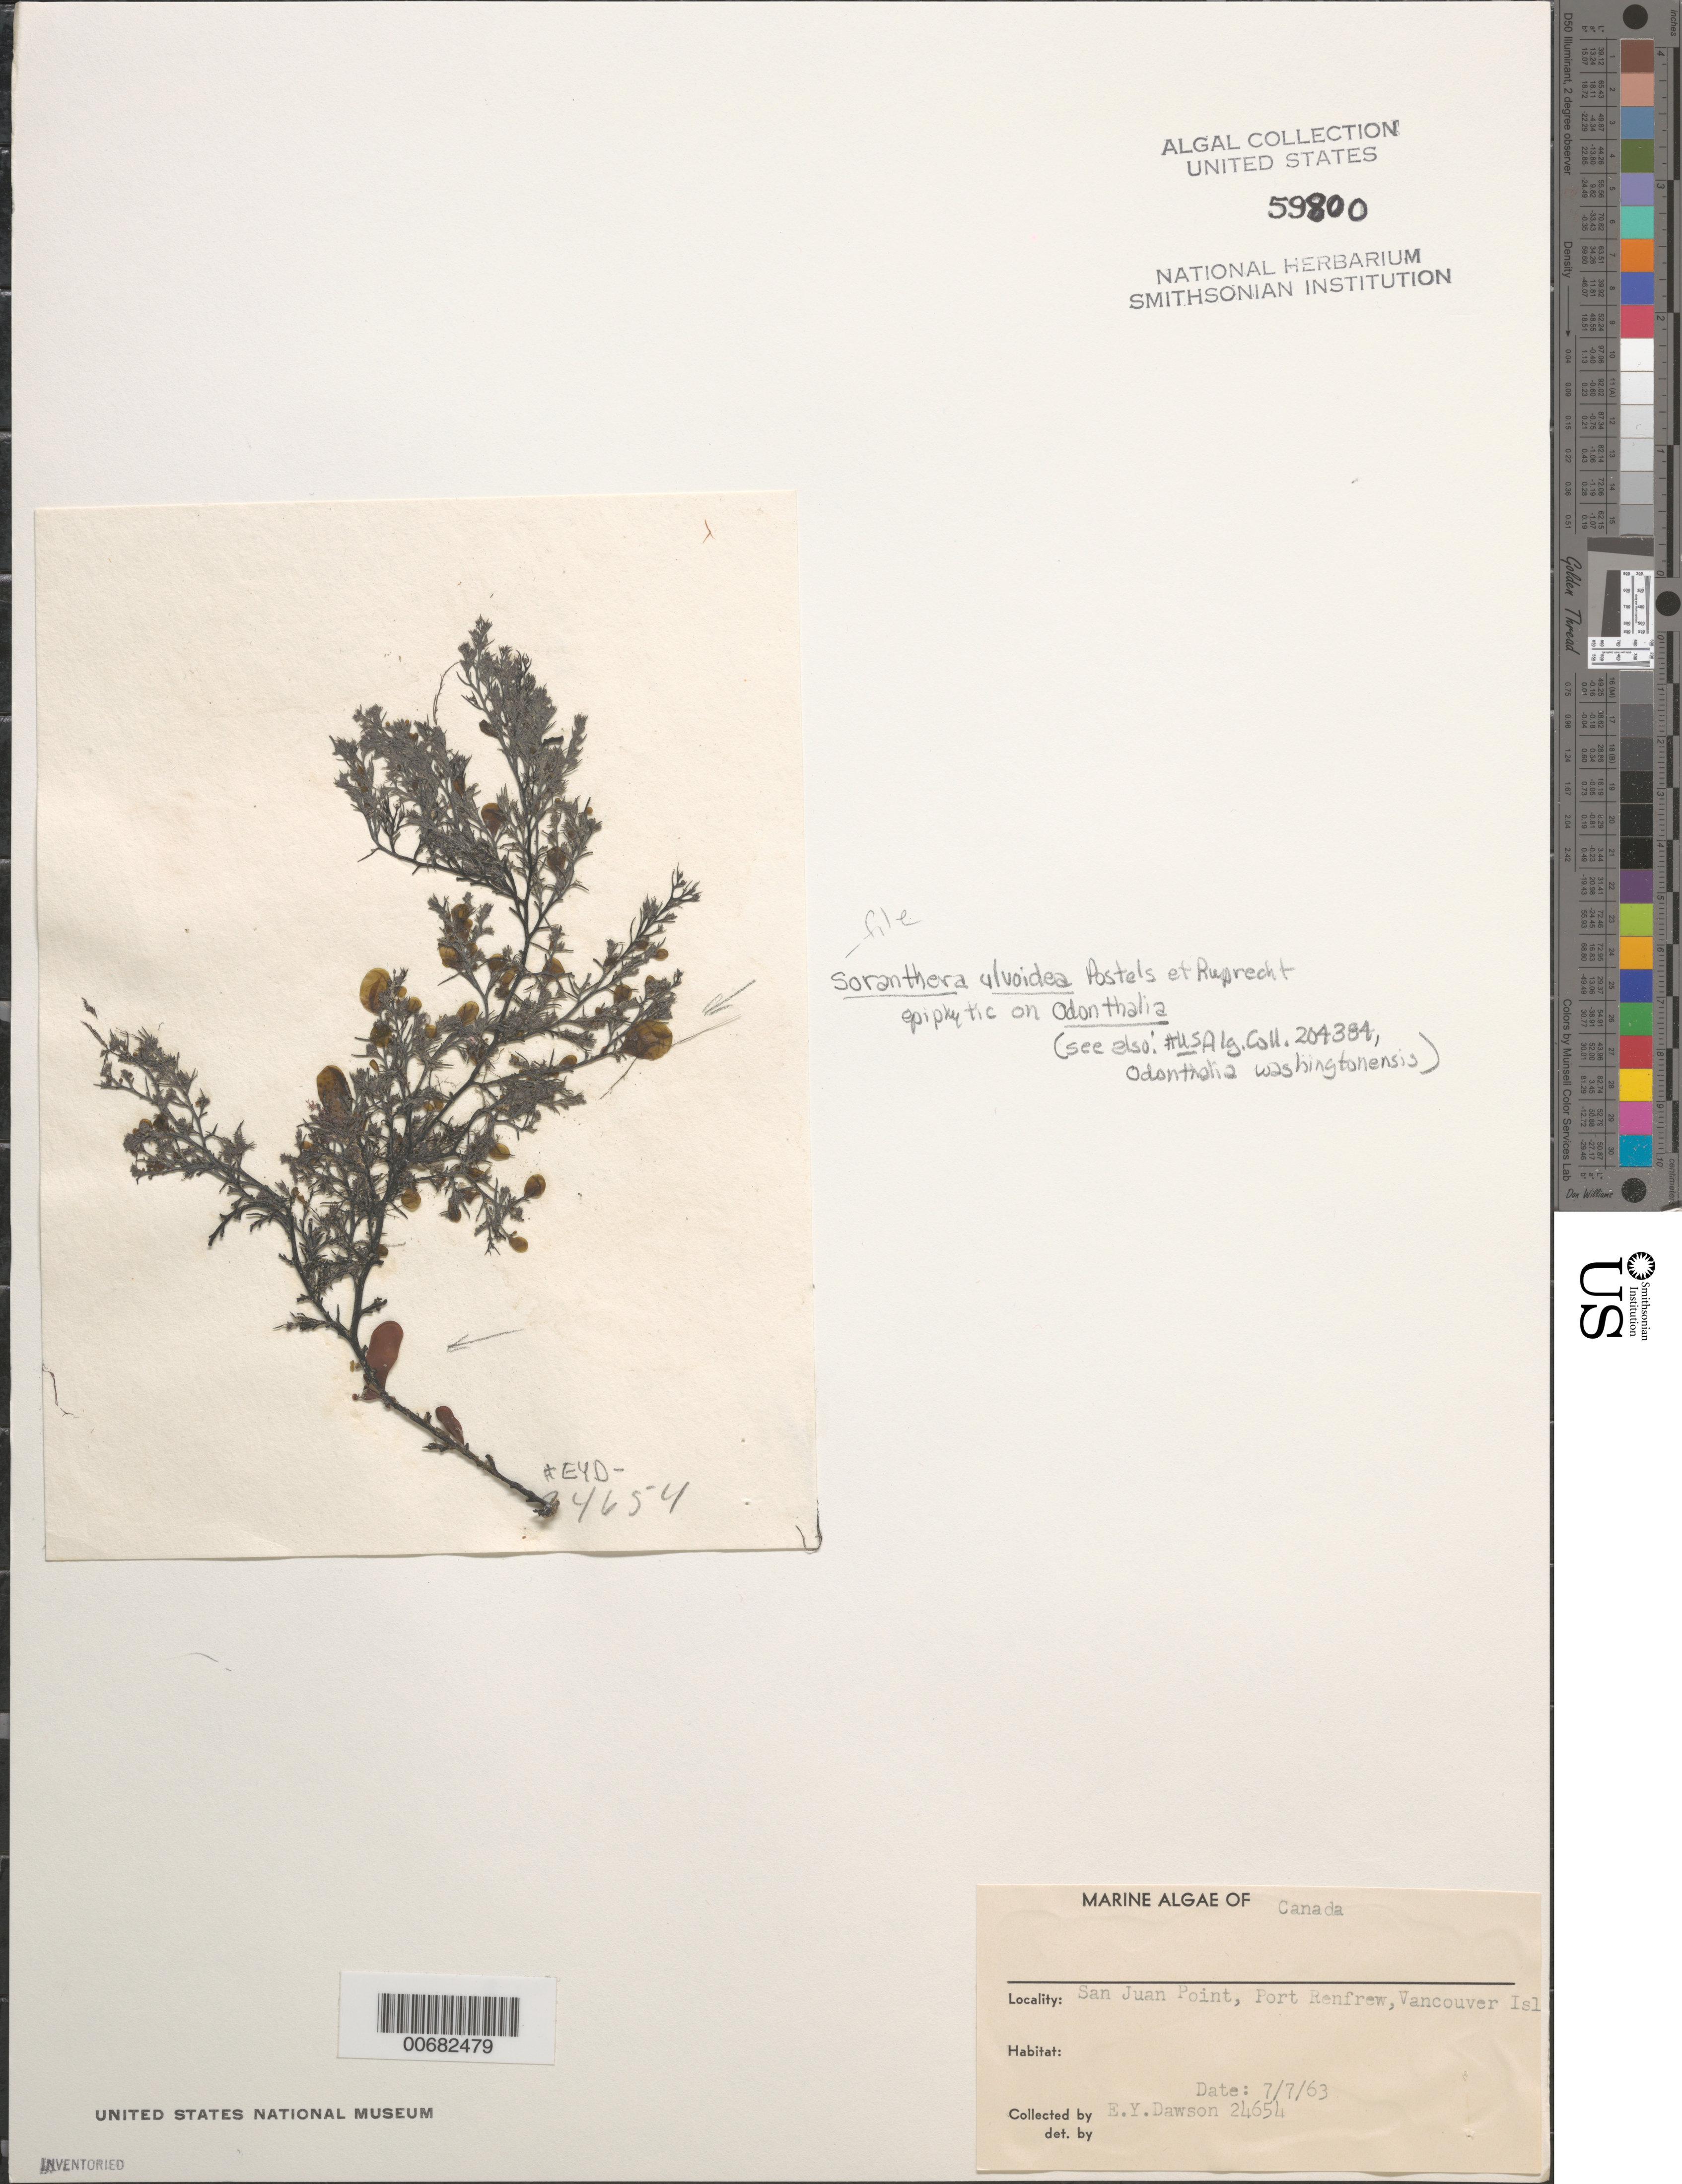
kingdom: Chromista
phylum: Ochrophyta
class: Phaeophyceae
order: Dictyosiphonales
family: Punctariaceae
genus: Soranthera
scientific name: Soranthera ulvoidea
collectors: E. Y. Dawson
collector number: EYD 24654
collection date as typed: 07 Jul 1963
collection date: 1963-07-07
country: Canada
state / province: British Columbia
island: Vancouver Island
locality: San Juan Point, Port Renfrew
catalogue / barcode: US 59800